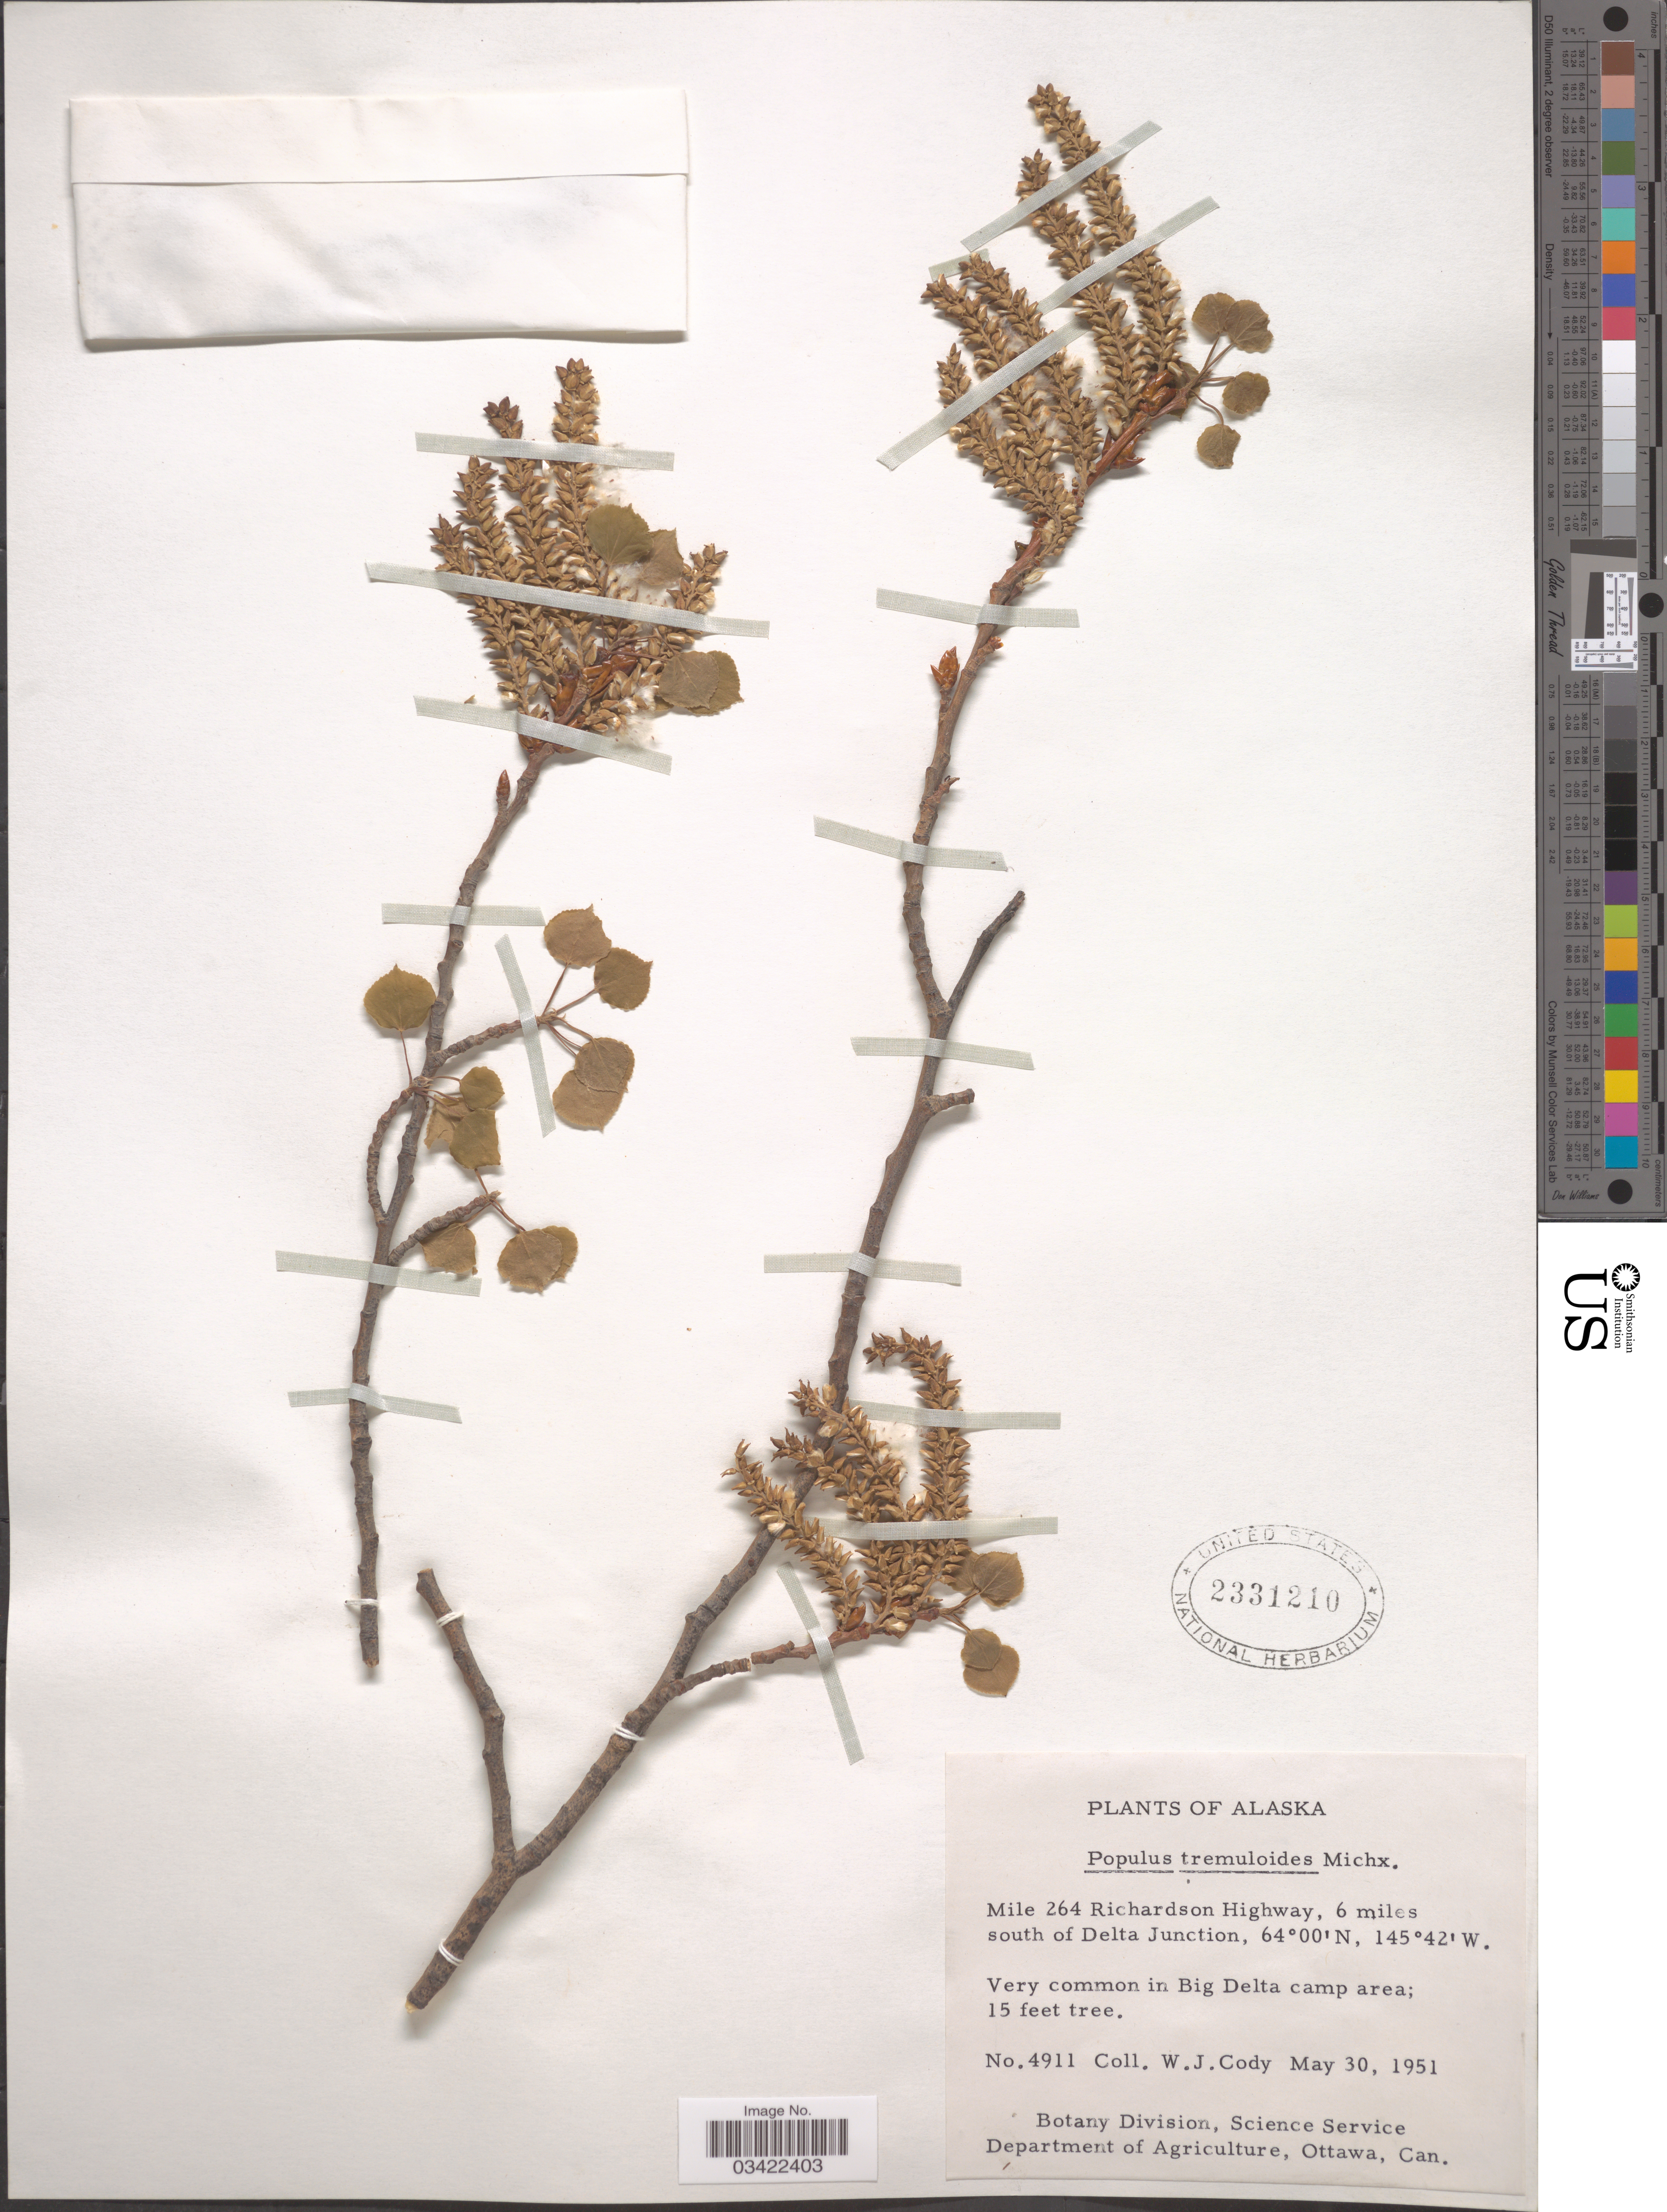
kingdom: Plantae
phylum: Tracheophyta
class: Magnoliopsida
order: Malpighiales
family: Salicaceae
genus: Populus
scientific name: Populus tremuloides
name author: Michx.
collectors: W. Cody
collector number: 4911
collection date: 1951-05-30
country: United States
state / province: Alaska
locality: Mile 264 Richardson Highway, 6 miles south of Delta Junction. Very common in Big Delta camp area.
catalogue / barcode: US 2331210